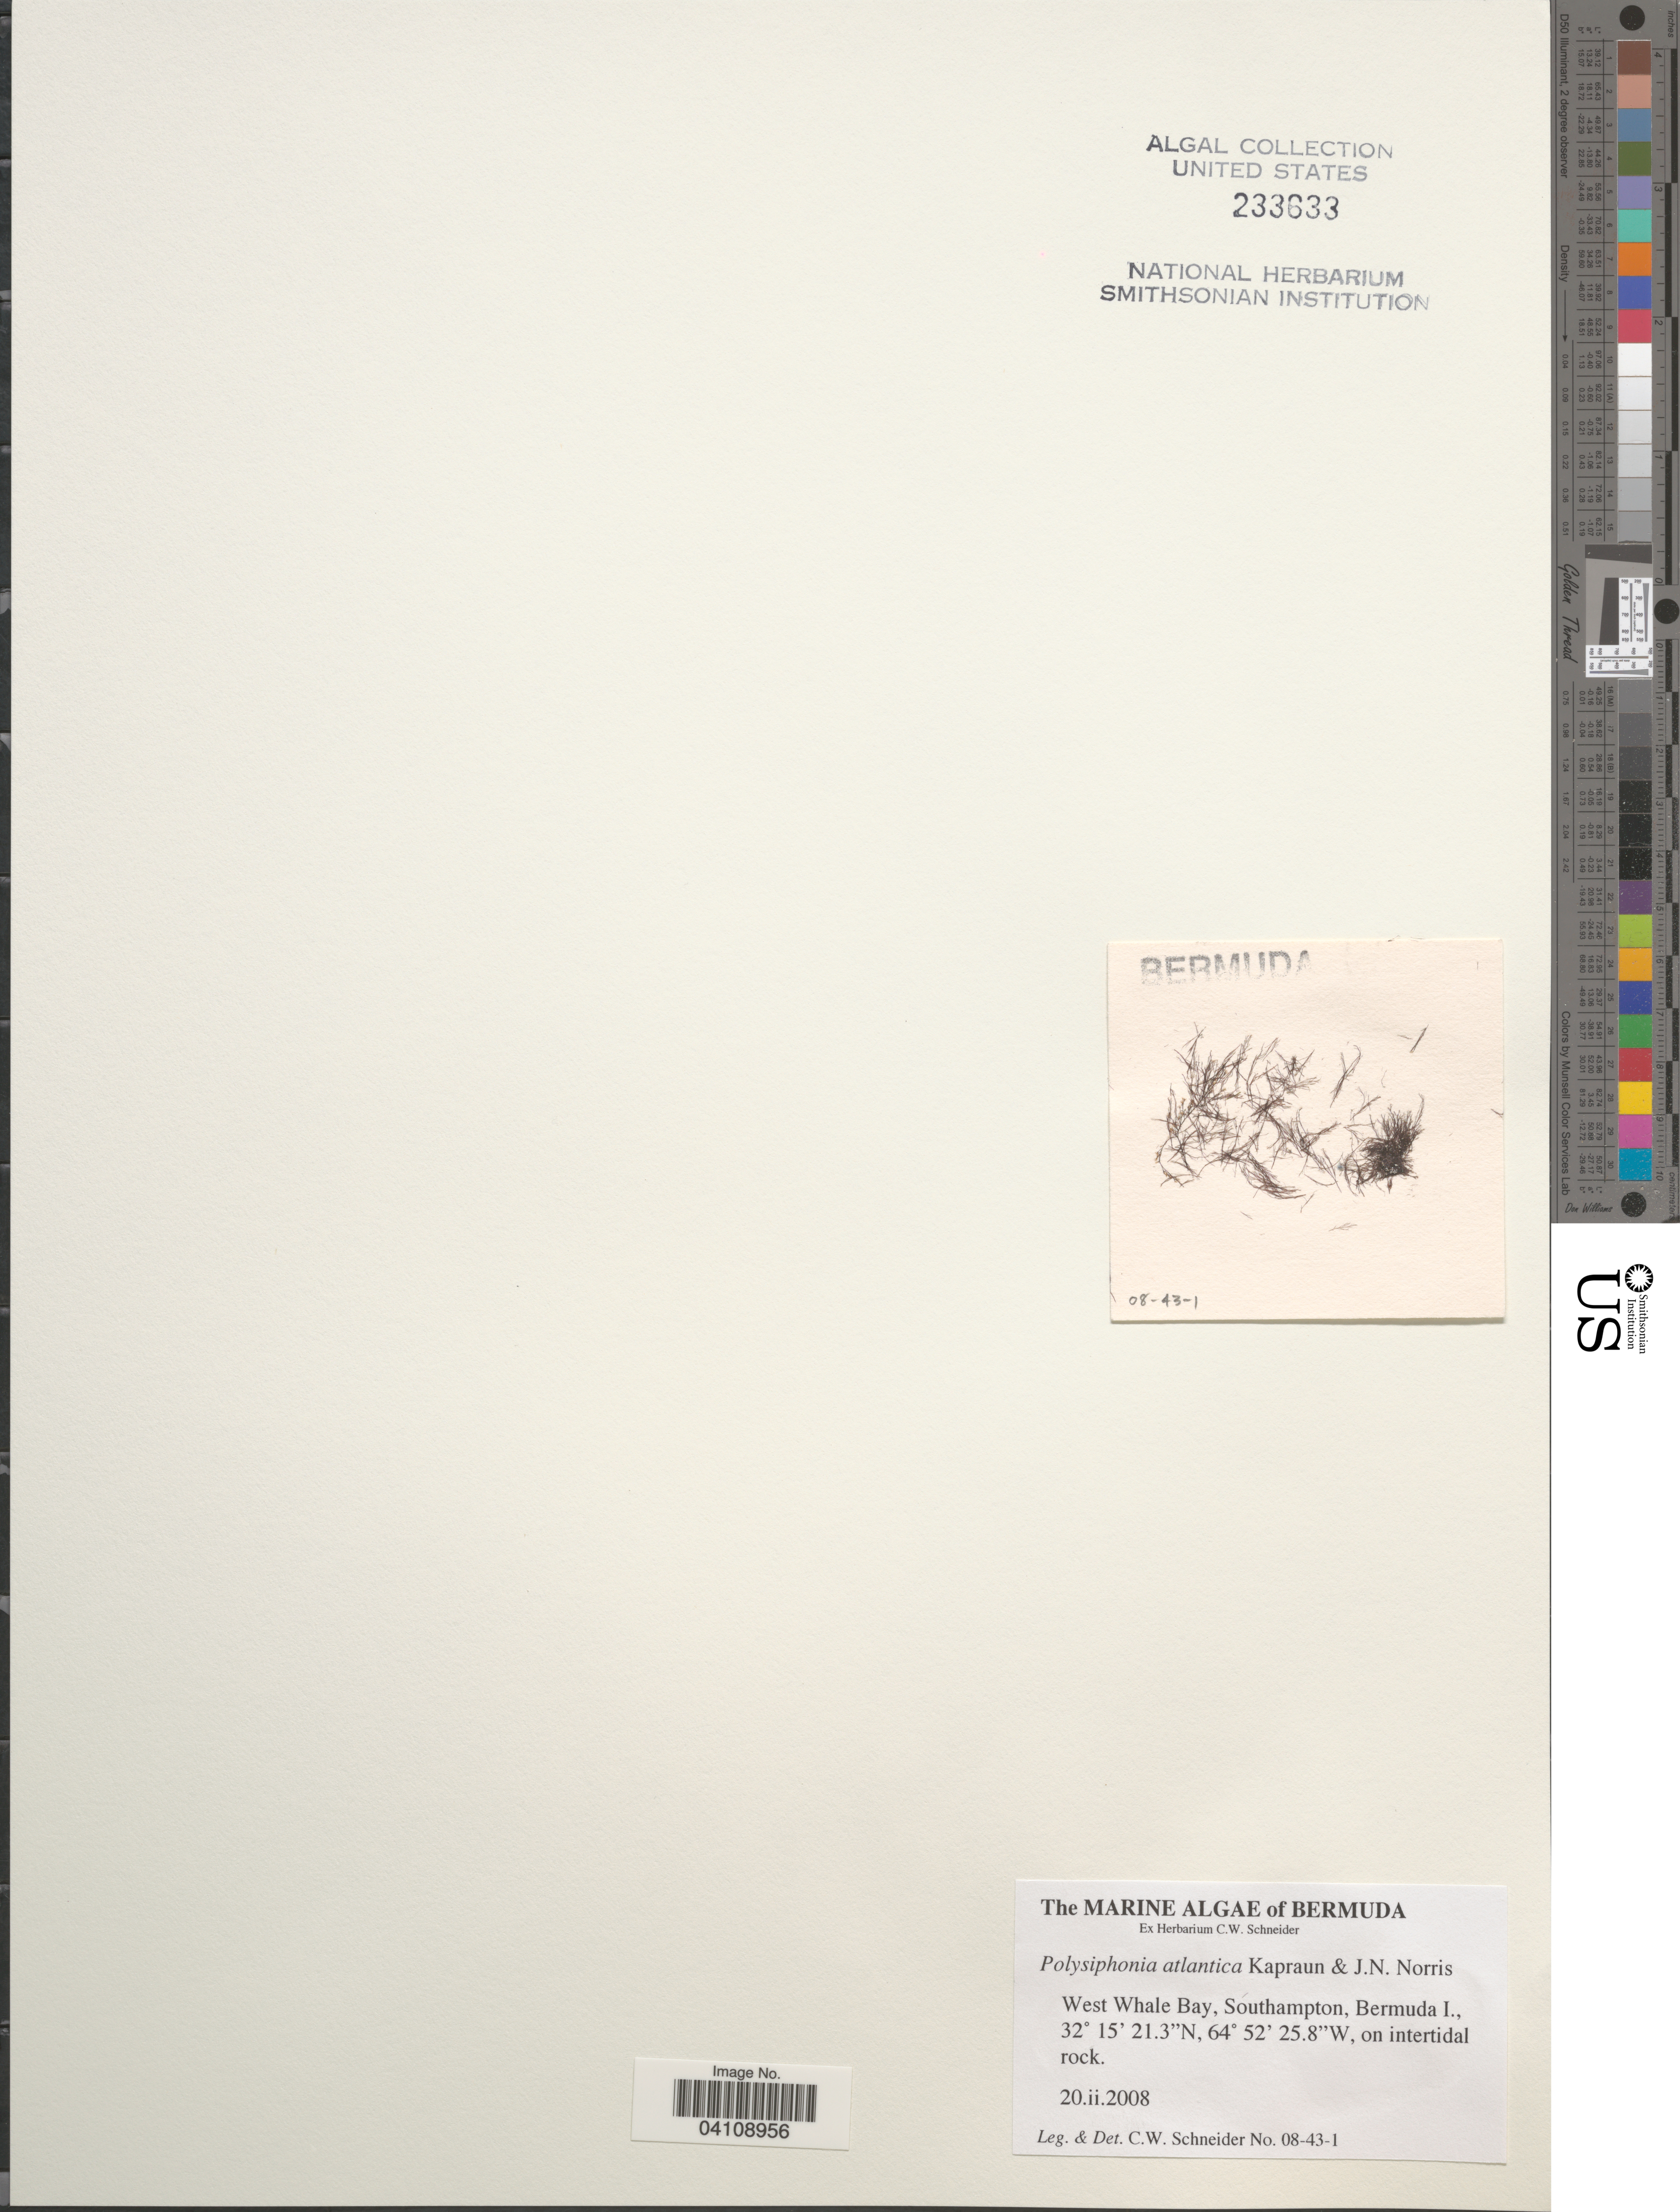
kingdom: Plantae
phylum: Rhodophyta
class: Florideophyceae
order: Ceramiales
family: Rhodomelaceae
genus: Polysiphonia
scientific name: Polysiphonia atlantica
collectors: C. W.Schneider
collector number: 08-43-1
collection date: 2008-02-20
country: Bermuda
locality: West Whale Bay, Southampton, Bermuda I.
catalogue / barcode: US 233633